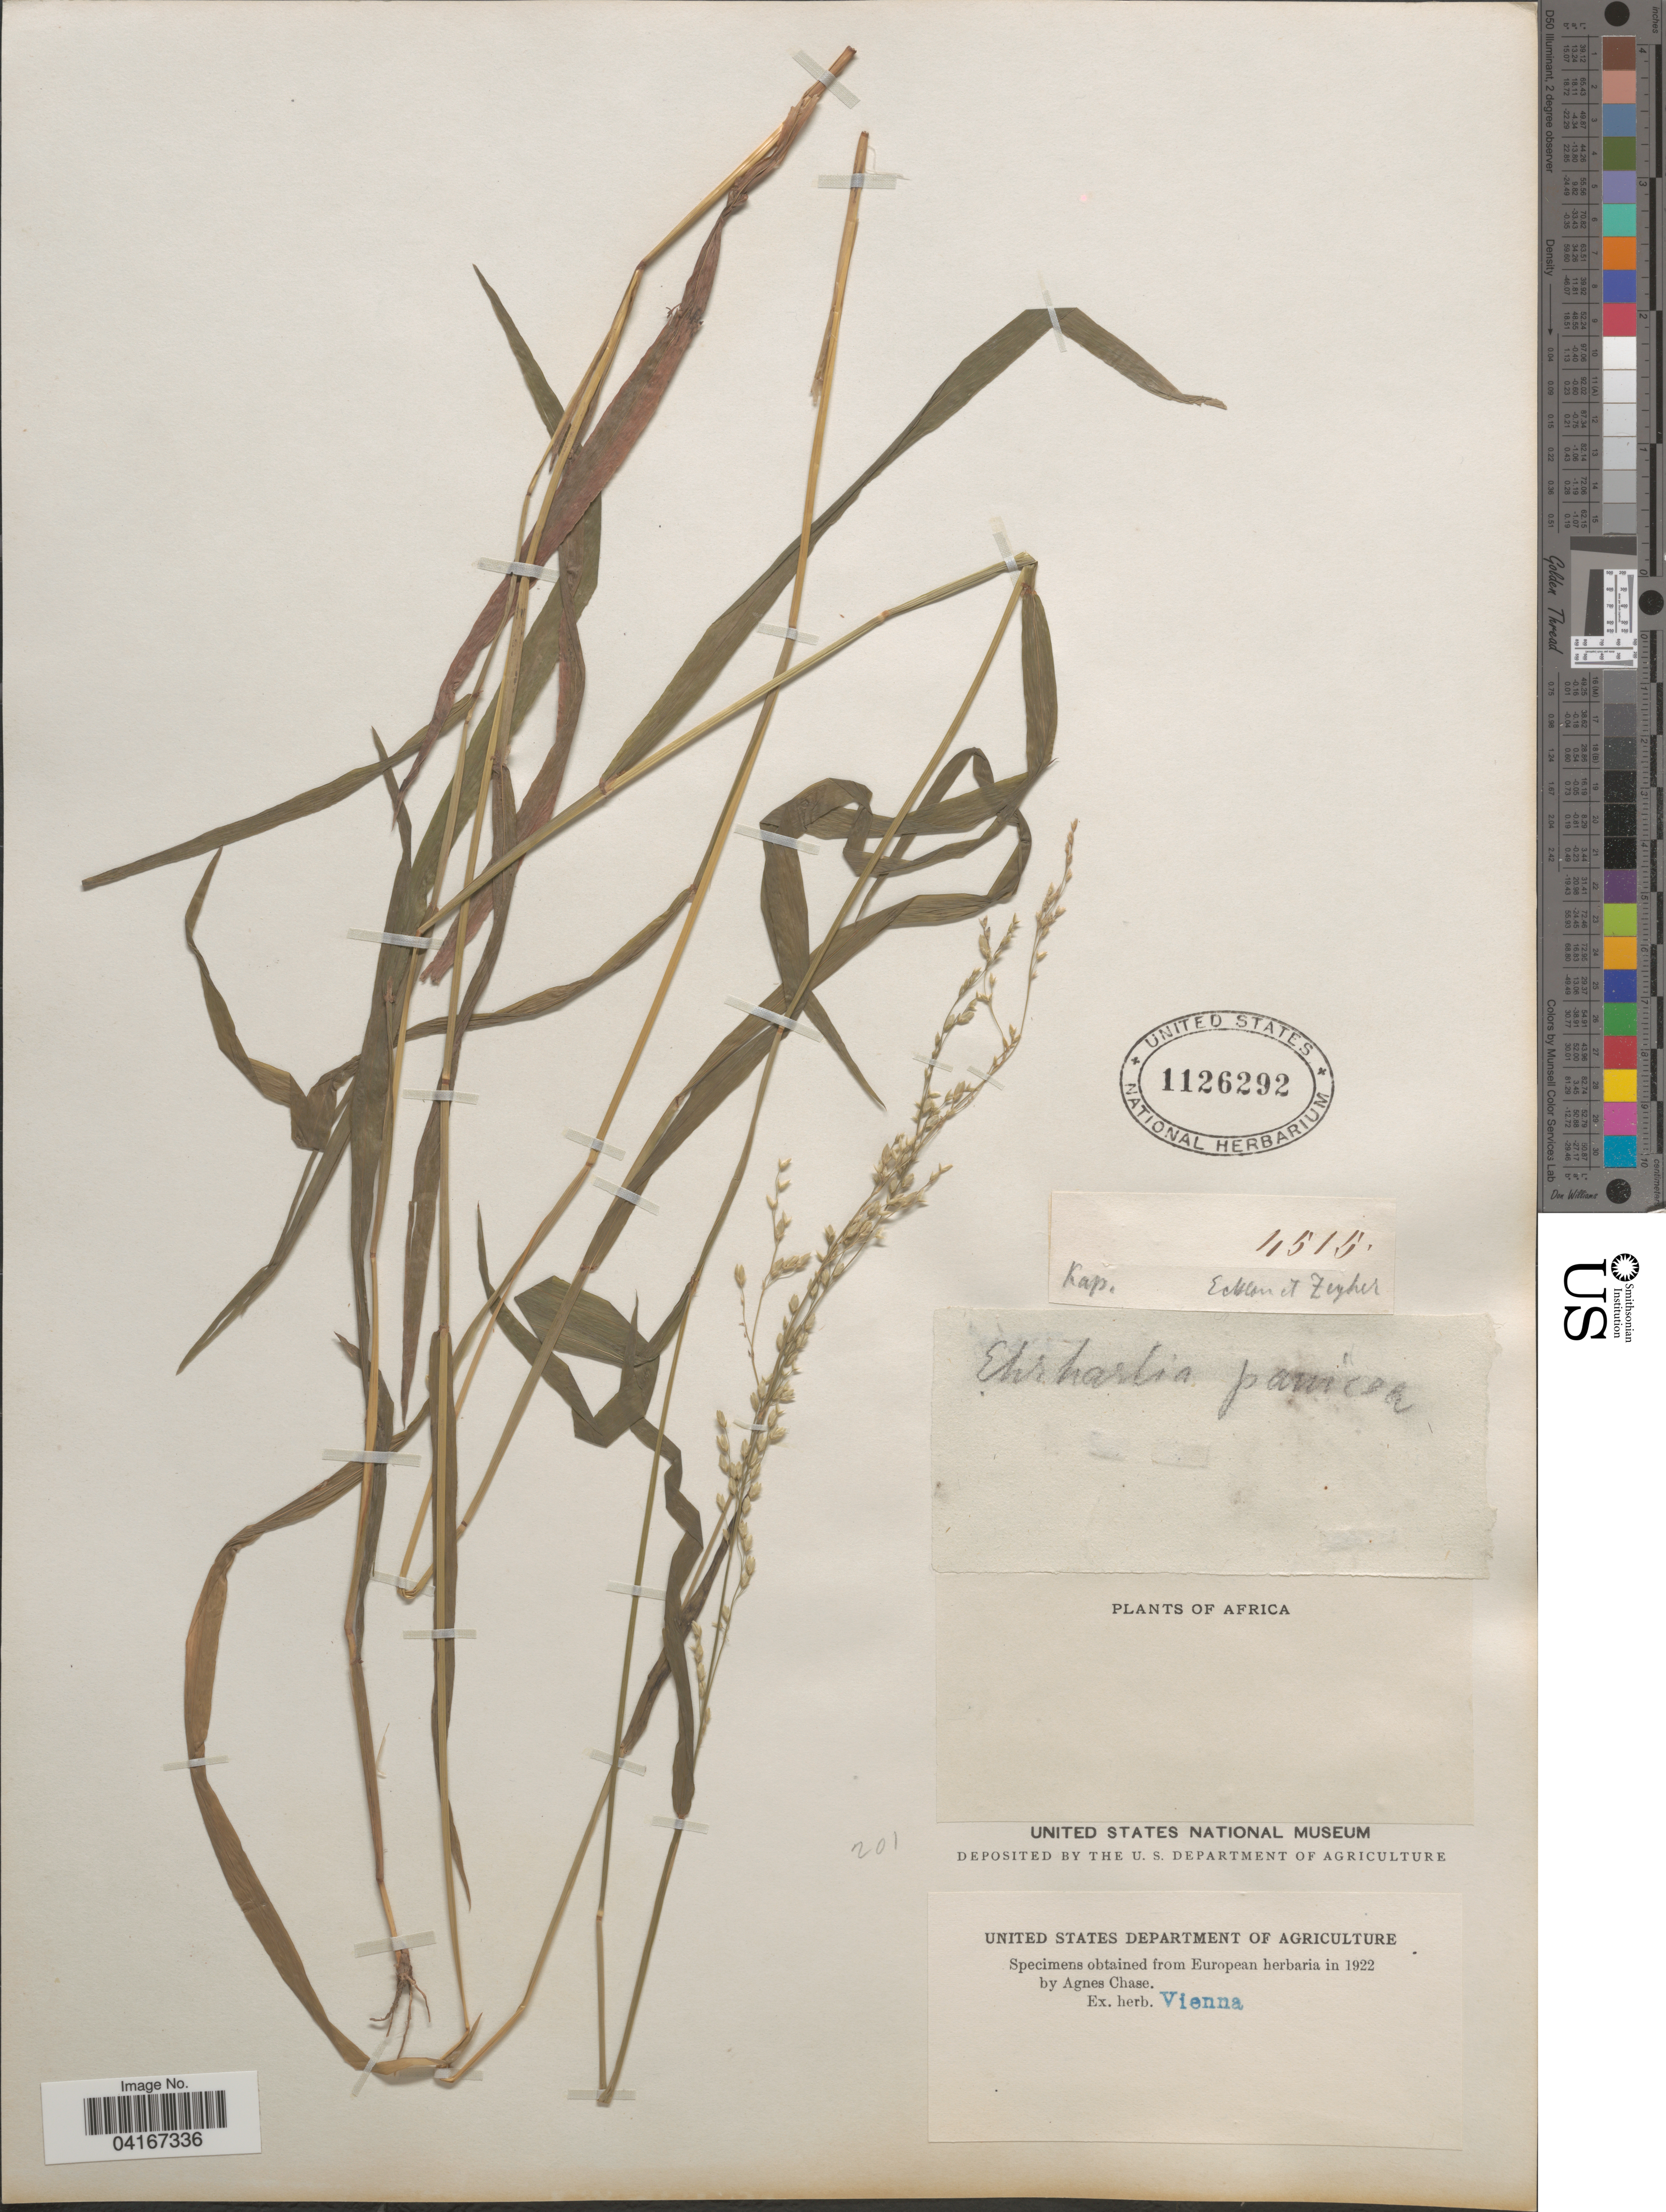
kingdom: Plantae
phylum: Tracheophyta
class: Liliopsida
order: Poales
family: Poaceae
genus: Ehrharta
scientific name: Ehrharta erecta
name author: Lam.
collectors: Echler & -. Zeyher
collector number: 4515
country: South Africa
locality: Kap. Africa.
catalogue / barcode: US 1126292